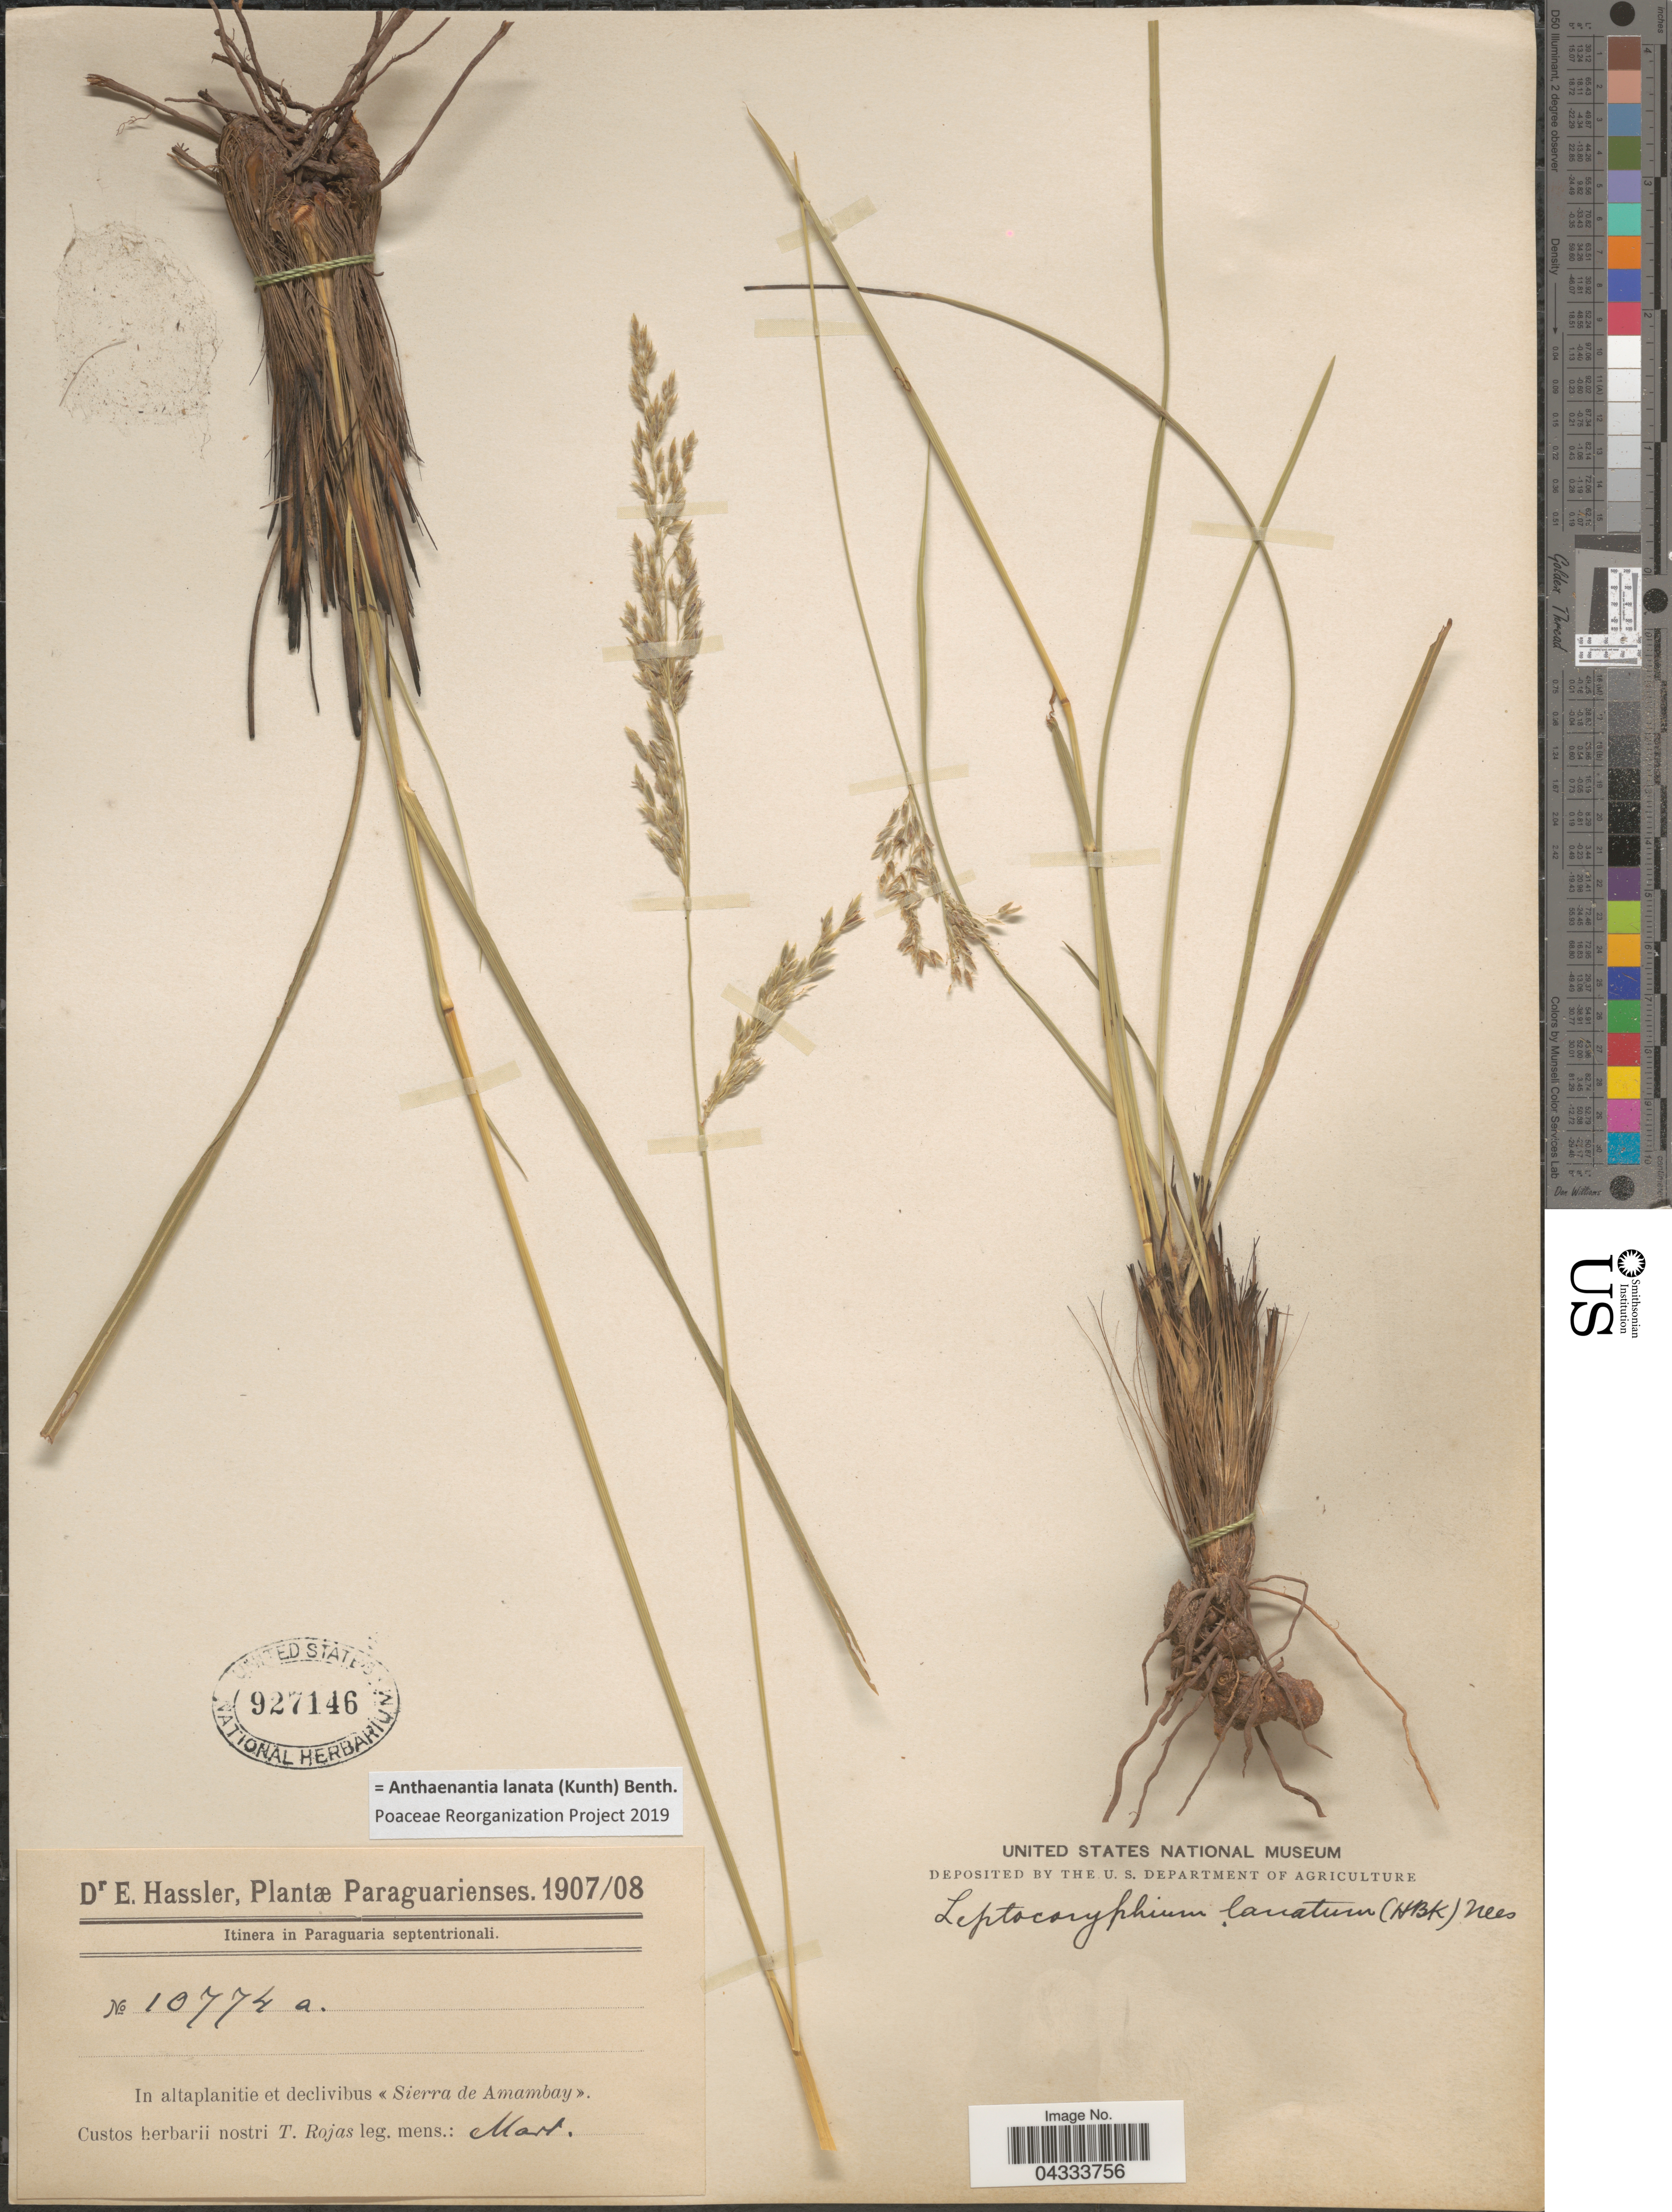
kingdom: Plantae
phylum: Tracheophyta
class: Liliopsida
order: Poales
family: Poaceae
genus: Anthaenantia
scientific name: Anthaenantia lanata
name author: (Kunth) Benth.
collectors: T. Rojas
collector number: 10774a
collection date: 1907-03/1908-03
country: Paraguay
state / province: Paraguari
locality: Itinera in Paraguaria septentrionali. In altaplanitie et declivibus «Sierra de Amambay».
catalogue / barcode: US 927146